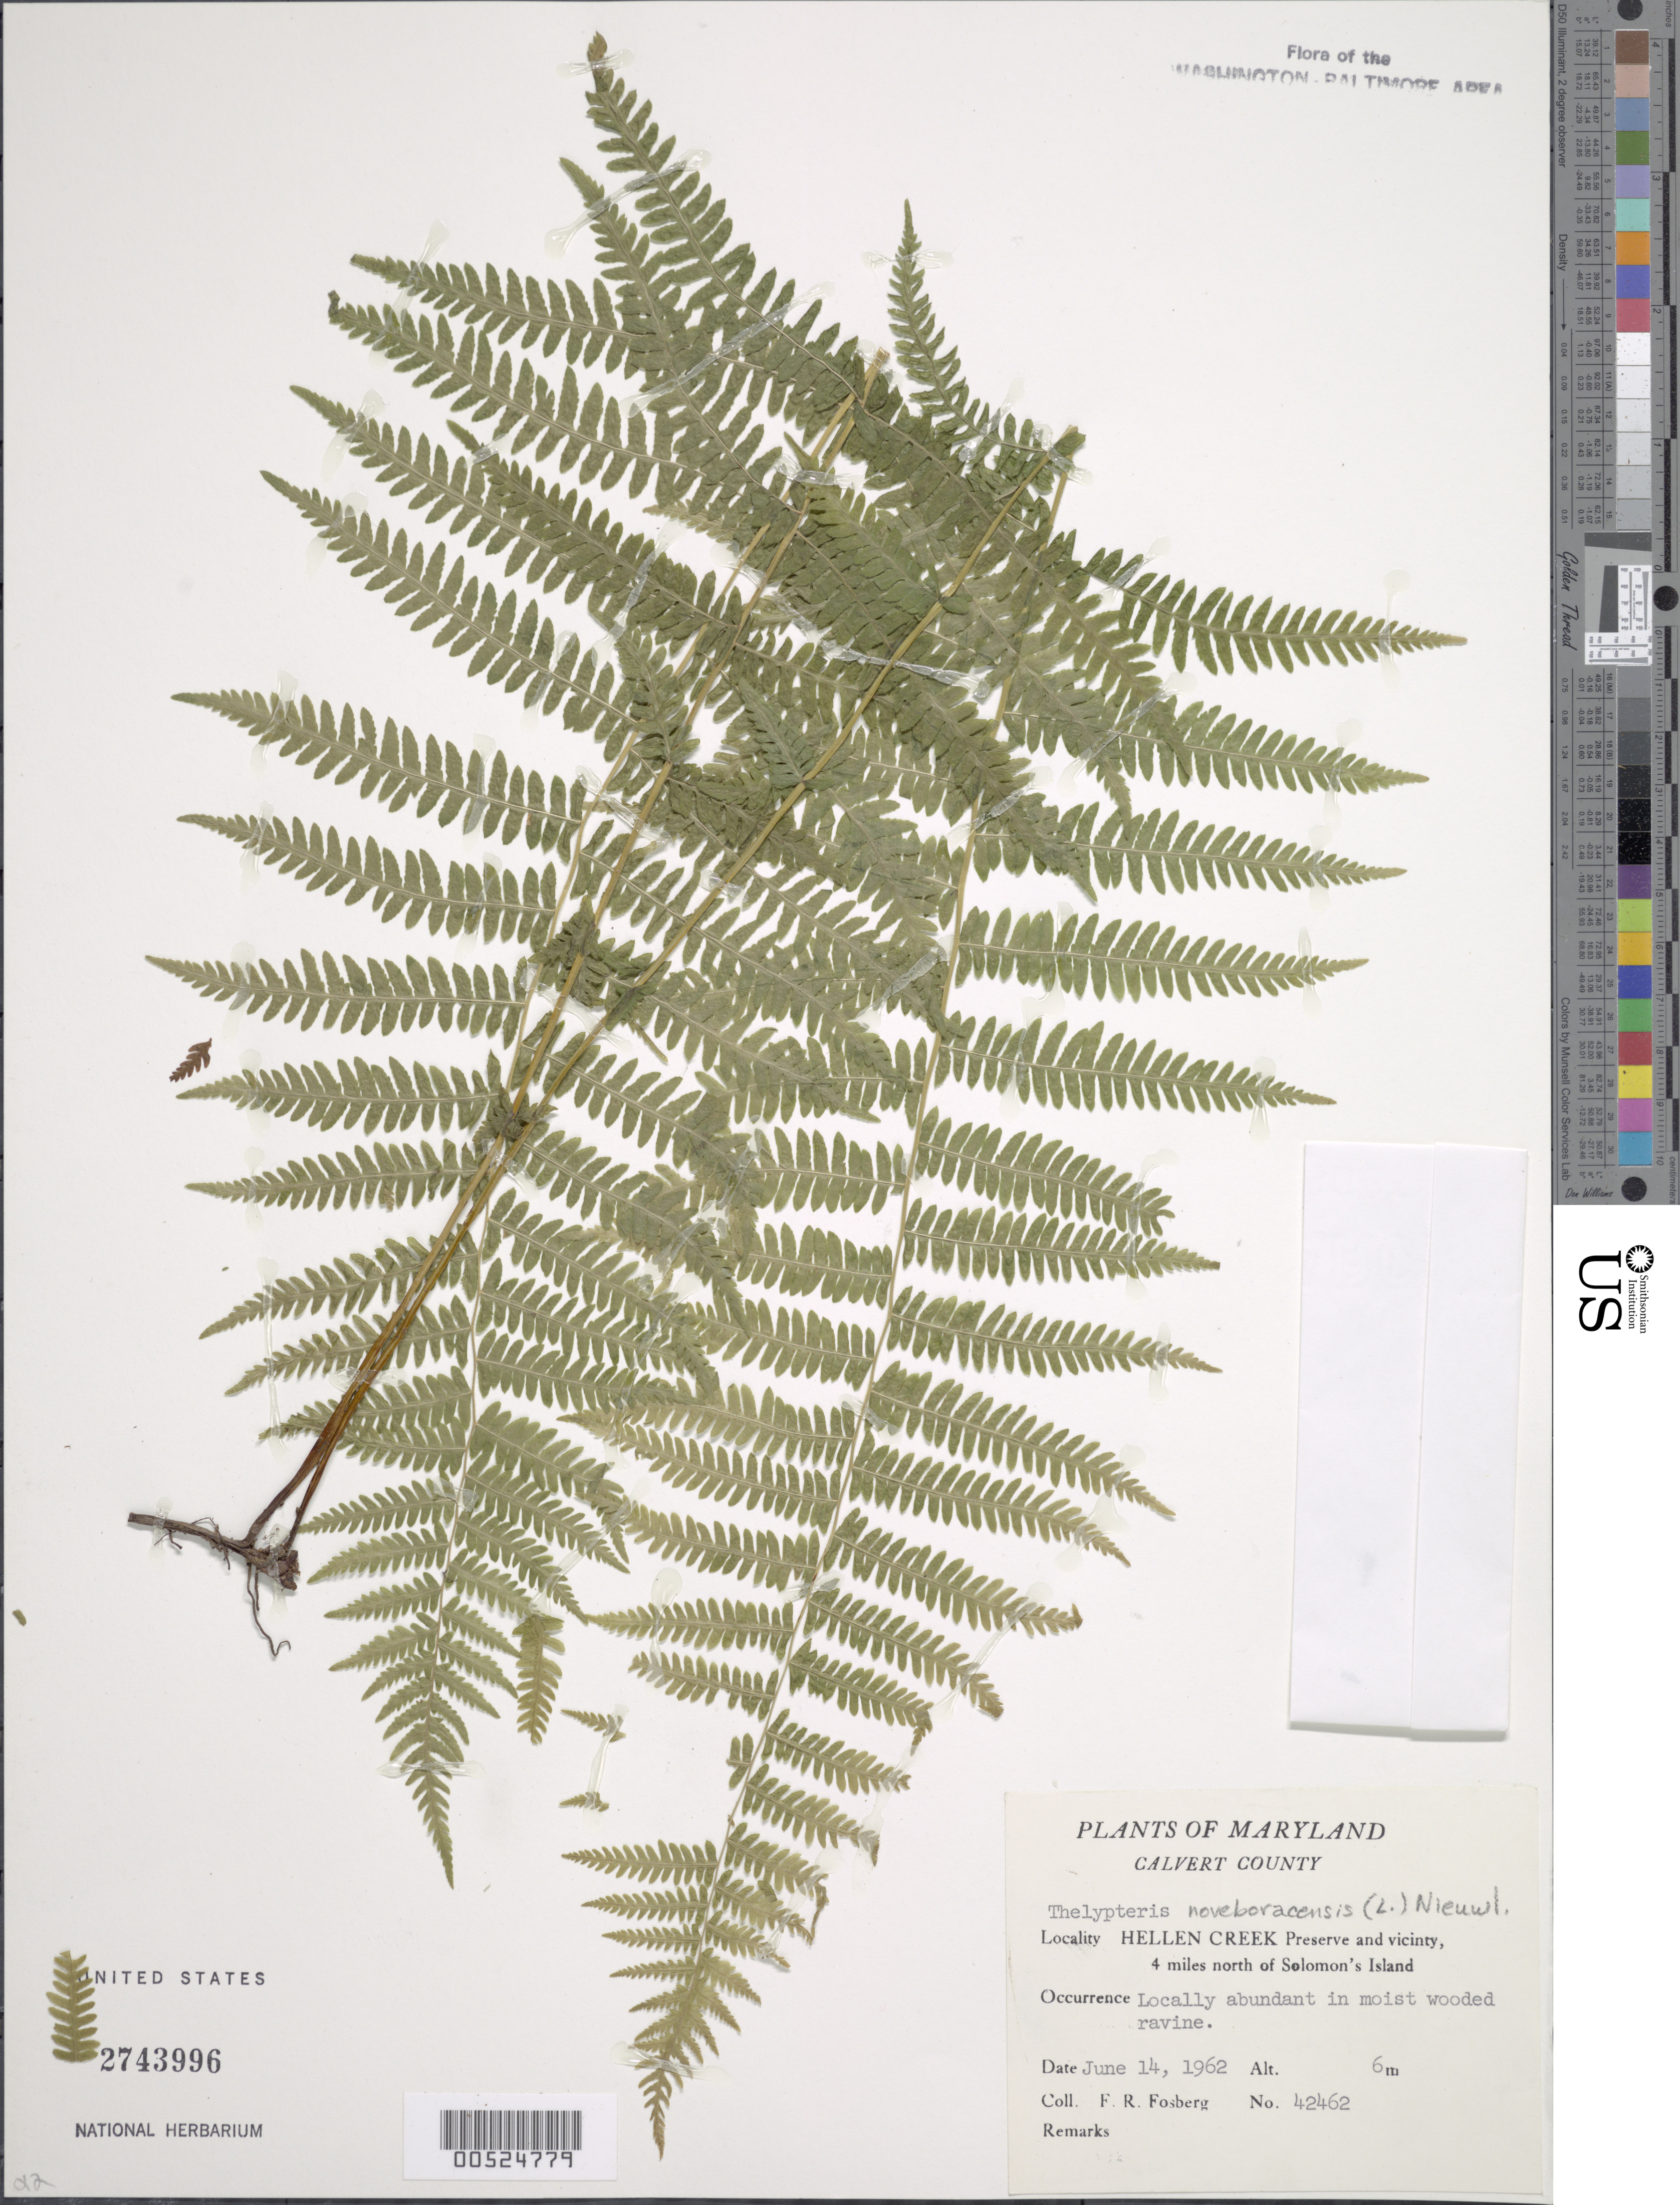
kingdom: Plantae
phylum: Tracheophyta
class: Polypodiopsida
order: Polypodiales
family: Thelypteridaceae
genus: Parathelypteris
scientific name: Parathelypteris noveboracensis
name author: (L.) Ching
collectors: F. R. Fosberg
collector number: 42462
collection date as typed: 14 Jun 1962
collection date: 1962-06-14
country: United States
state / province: Maryland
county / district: Calvert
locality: Hellen Creek Preserve and vicinity, 4 mi. N of Solomon's Island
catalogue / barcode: US 2743996